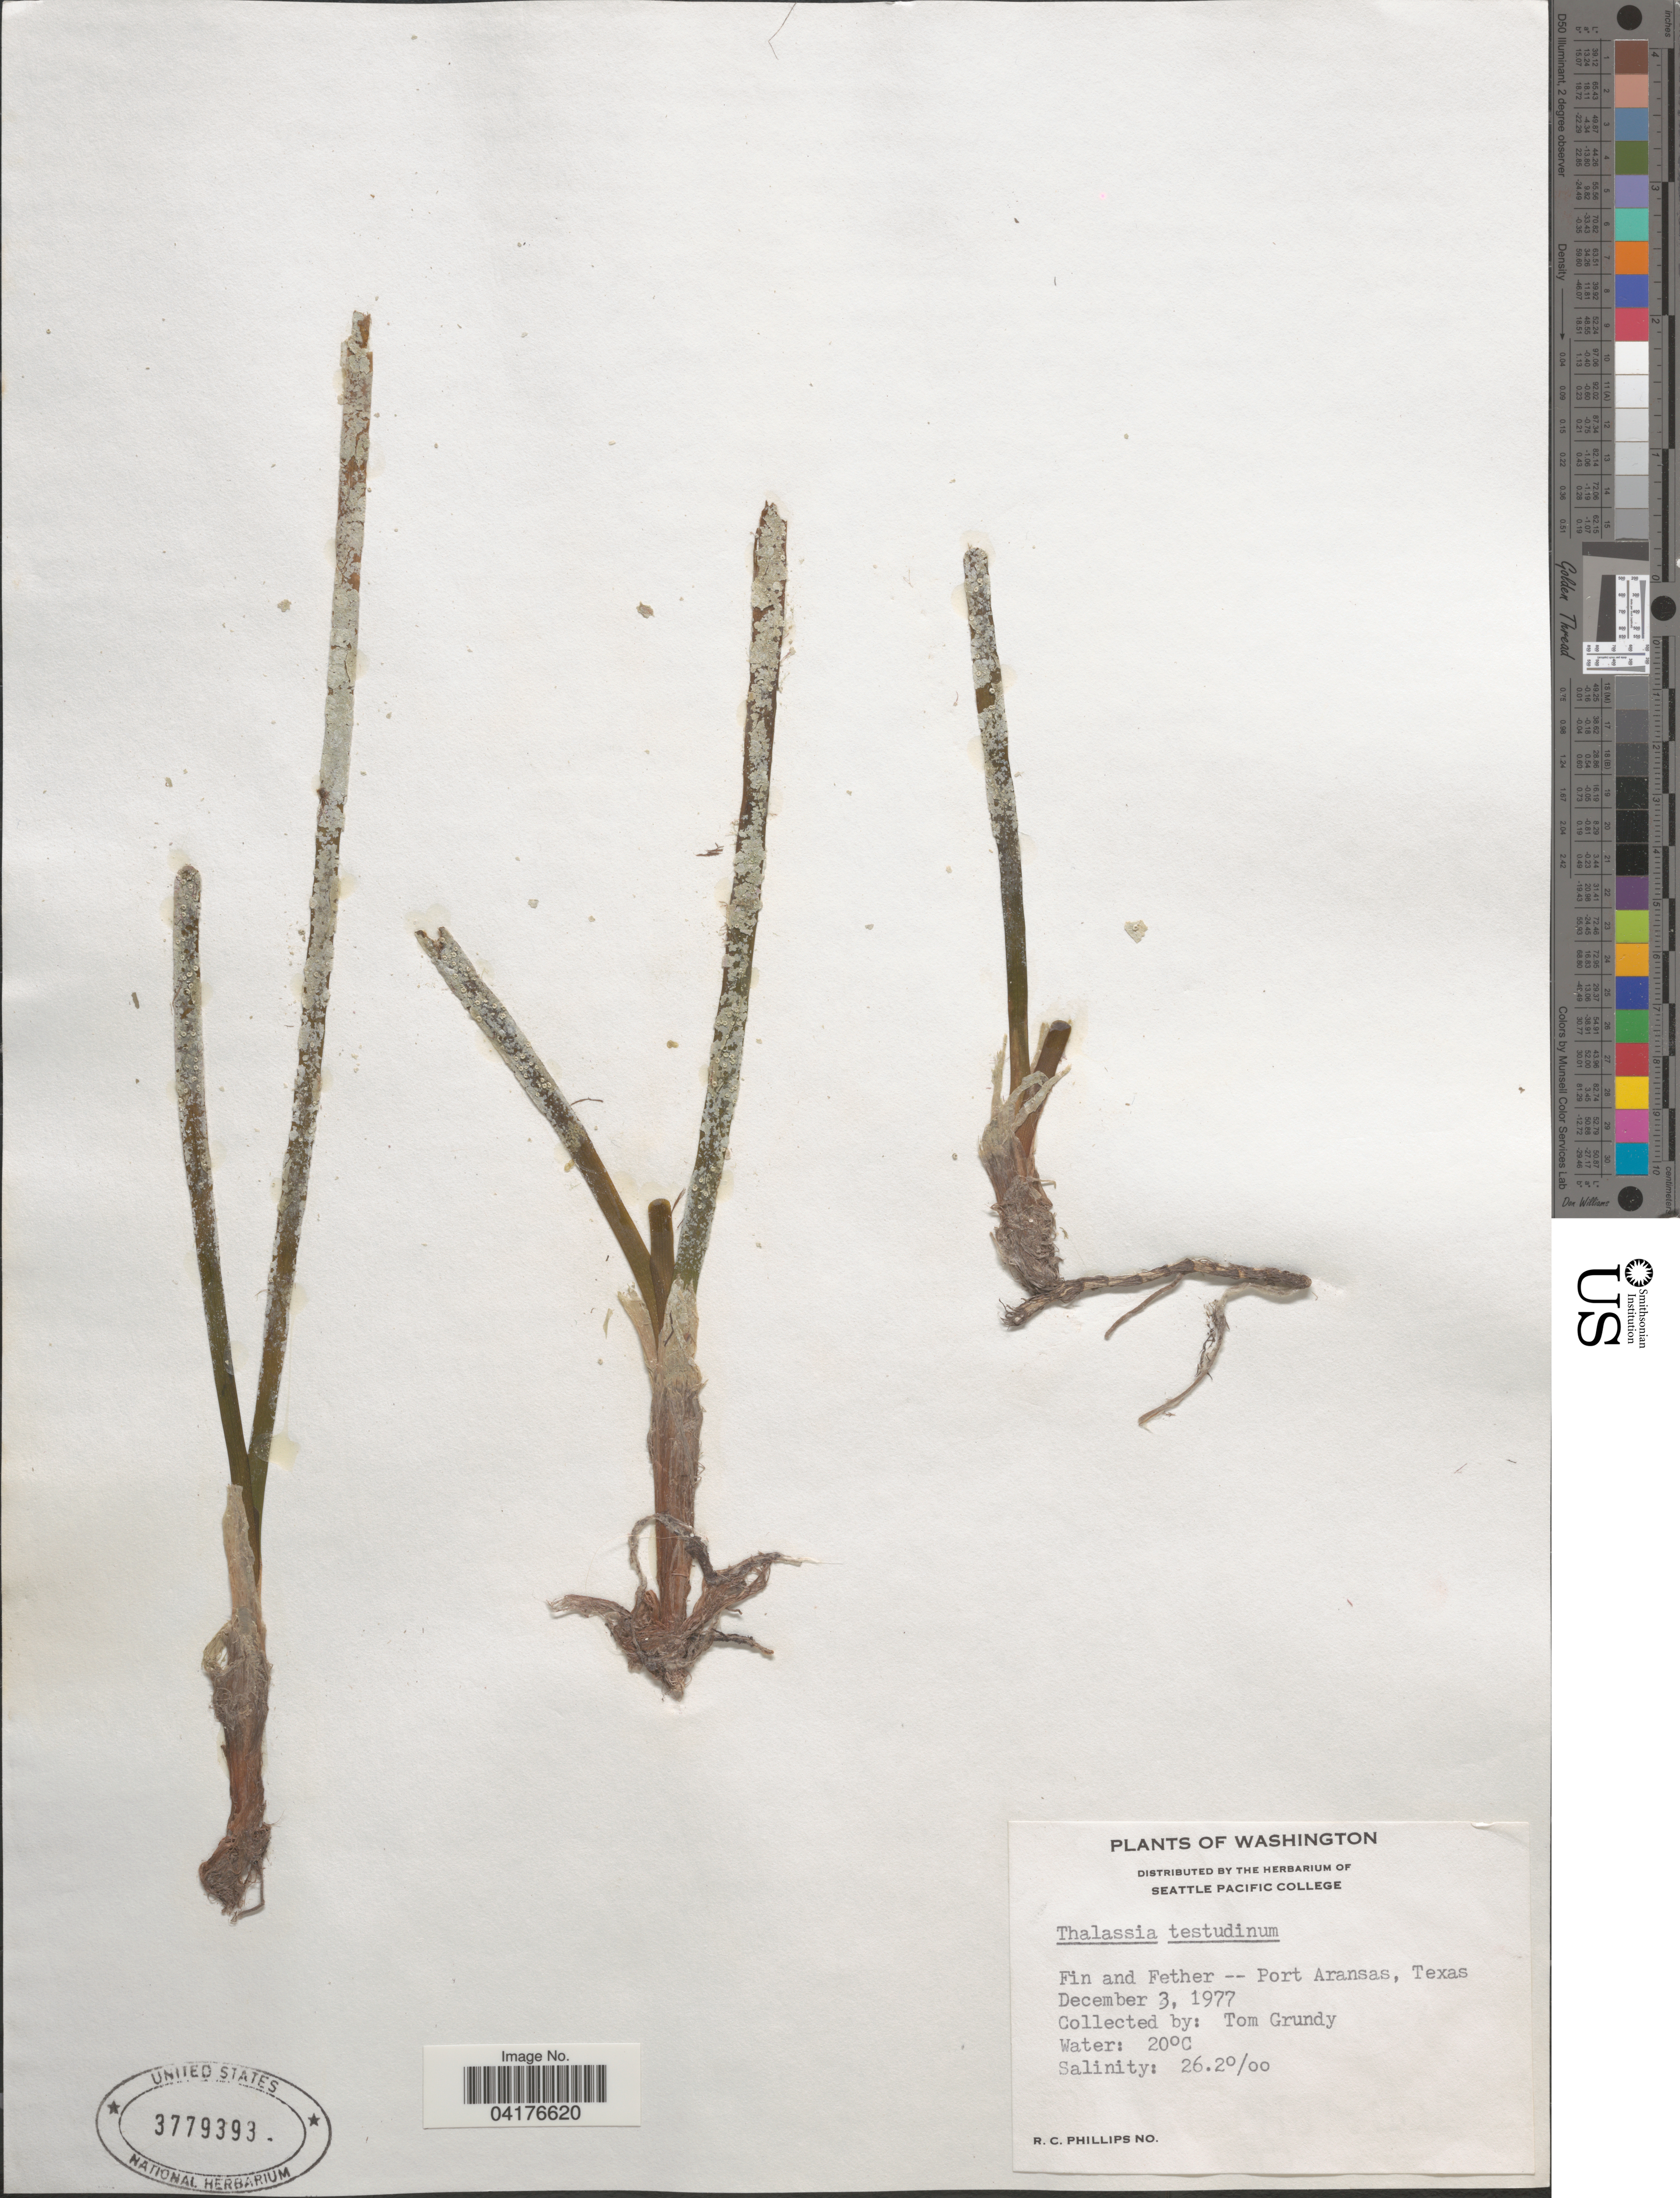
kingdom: Plantae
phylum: Tracheophyta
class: Liliopsida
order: Alismatales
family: Hydrocharitaceae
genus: Thalassia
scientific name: Thalassia testudinum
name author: Banks & Sol. ex K.D. Koenig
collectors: T. Grundy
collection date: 1977-12-03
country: United States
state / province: Texas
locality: Fin and Fether -- Port Aransas.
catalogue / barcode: US 3779393